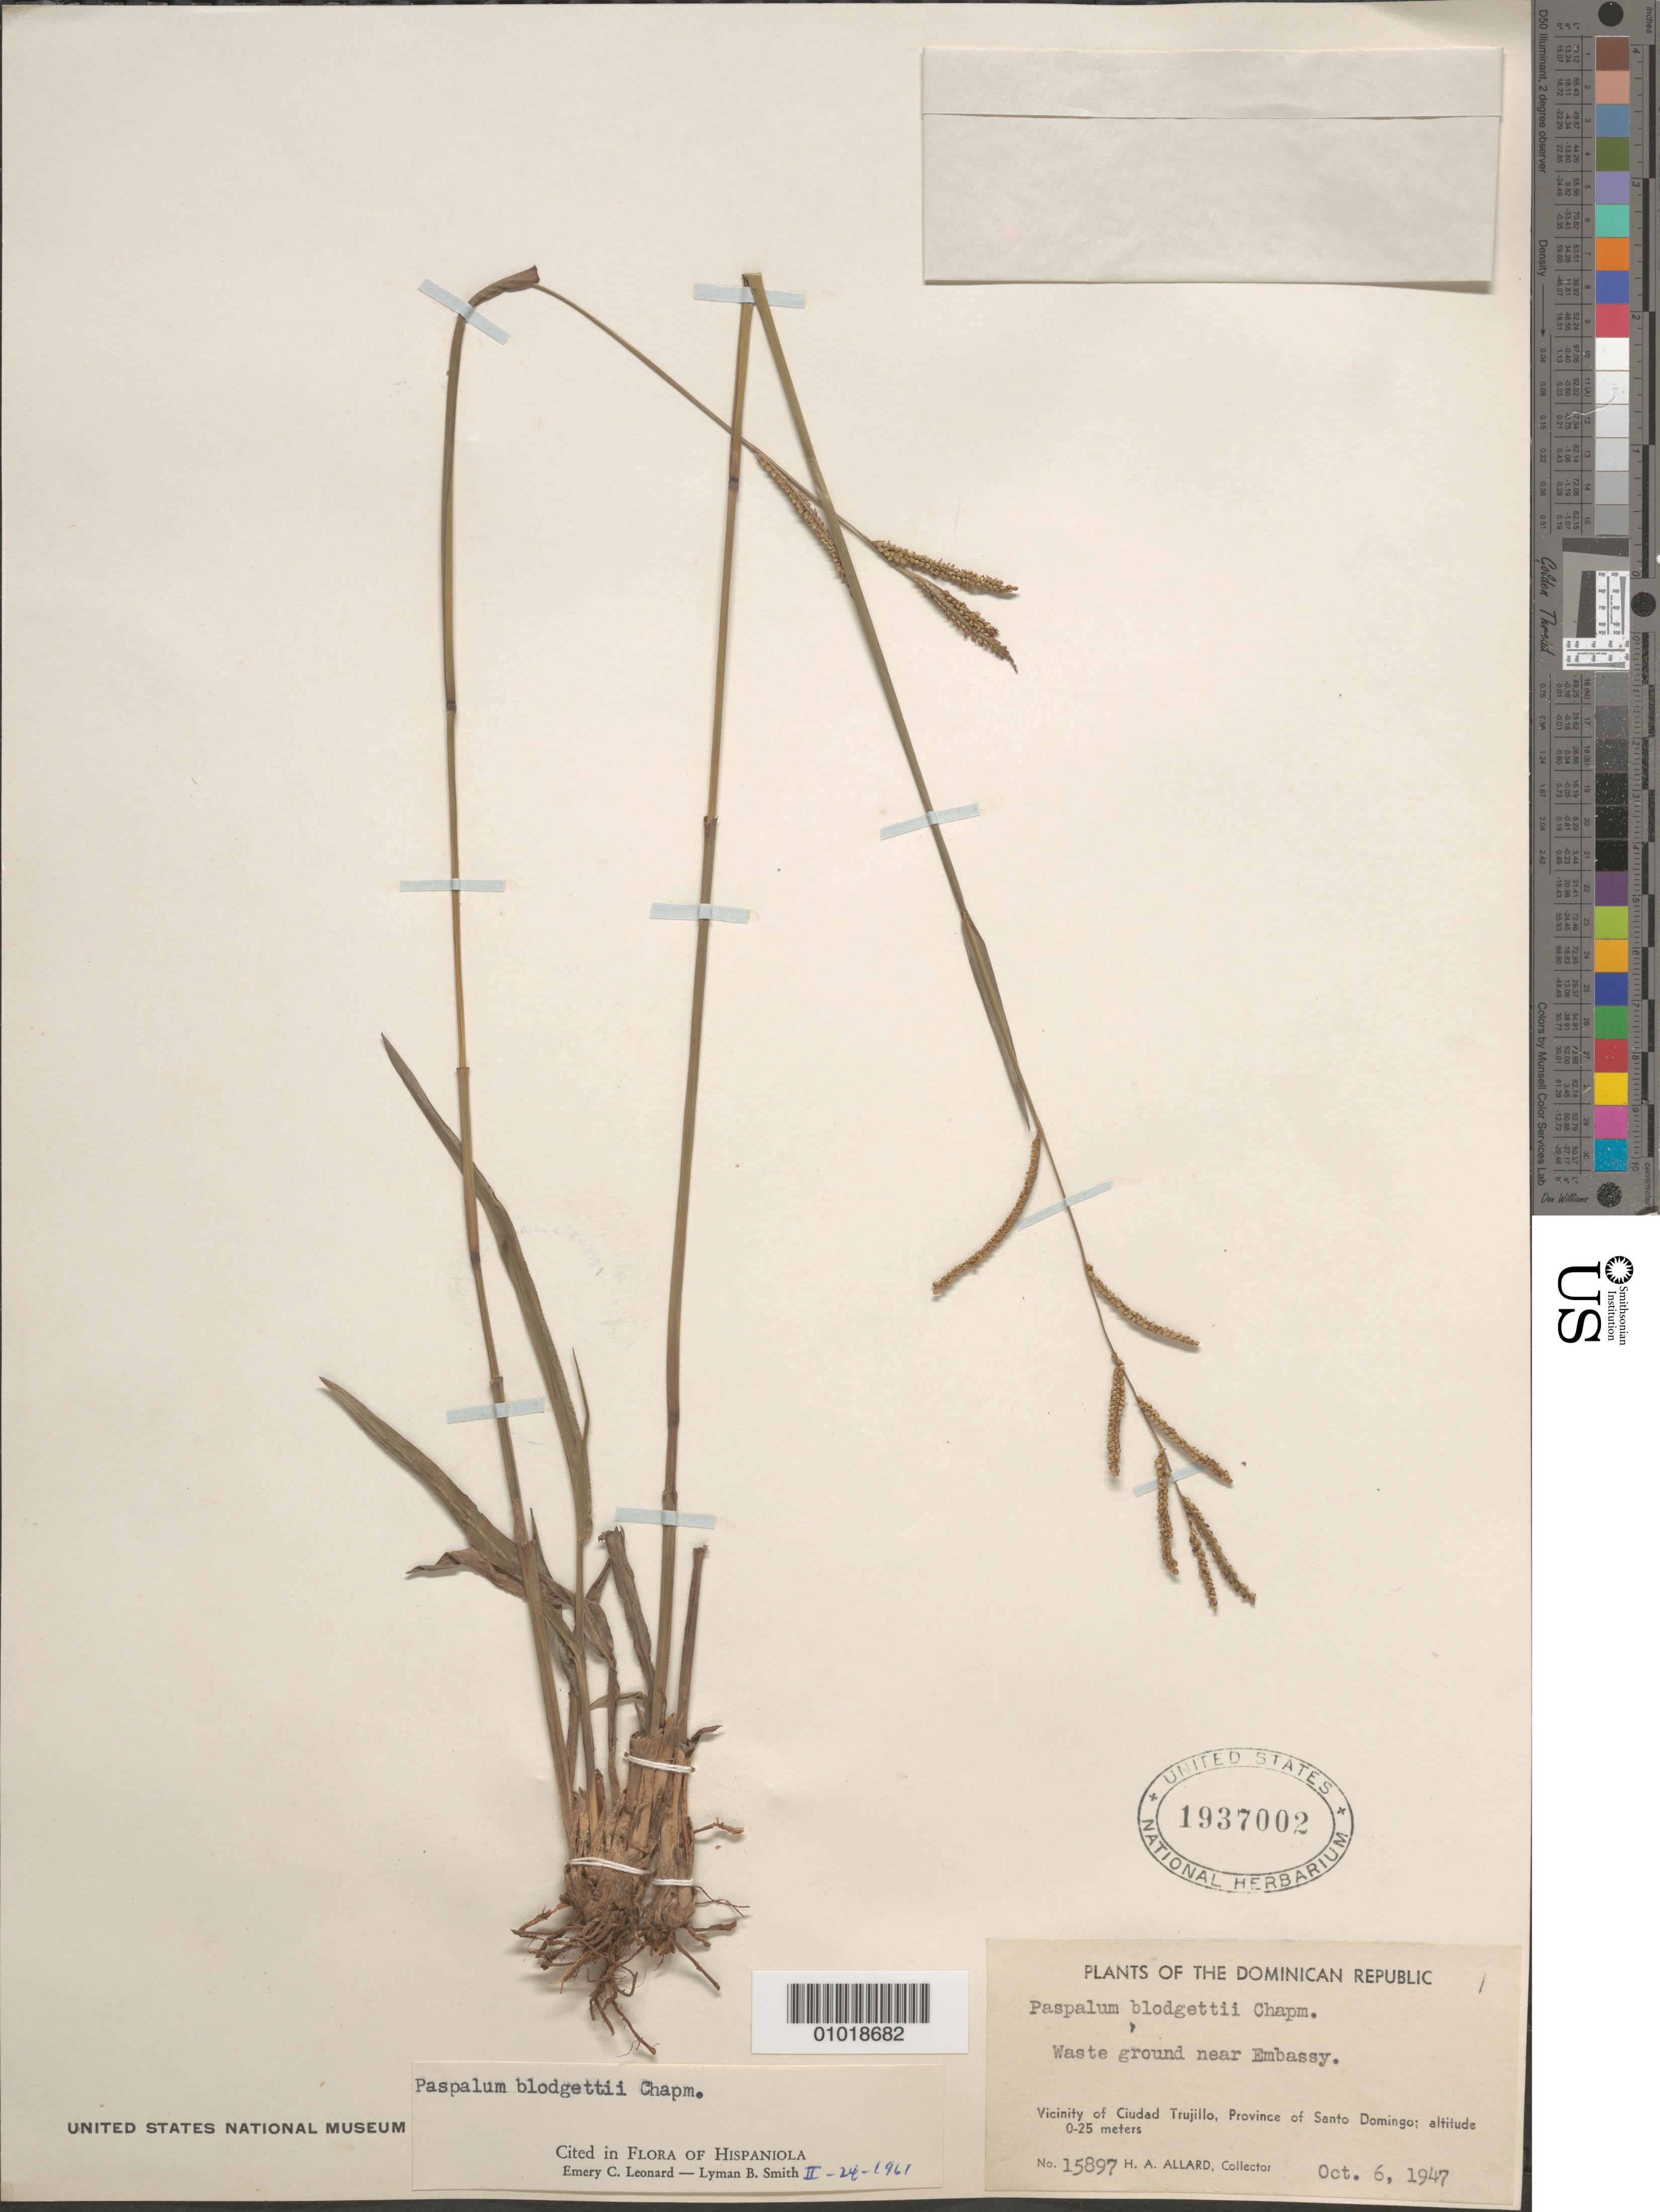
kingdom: Plantae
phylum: Tracheophyta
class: Liliopsida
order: Poales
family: Poaceae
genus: Paspalum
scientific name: Paspalum blodgettii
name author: Chapm.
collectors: H. A. Allard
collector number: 15897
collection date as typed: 06 Oct 1947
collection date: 1947-10-06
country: Dominican Republic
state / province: Distrito Nacional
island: Hispaniola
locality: Waste ground near embassy, Vic. of Ciudad Trujillo, Prov. Santo Domingo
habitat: waste ground near embassy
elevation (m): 0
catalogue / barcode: US 1937002